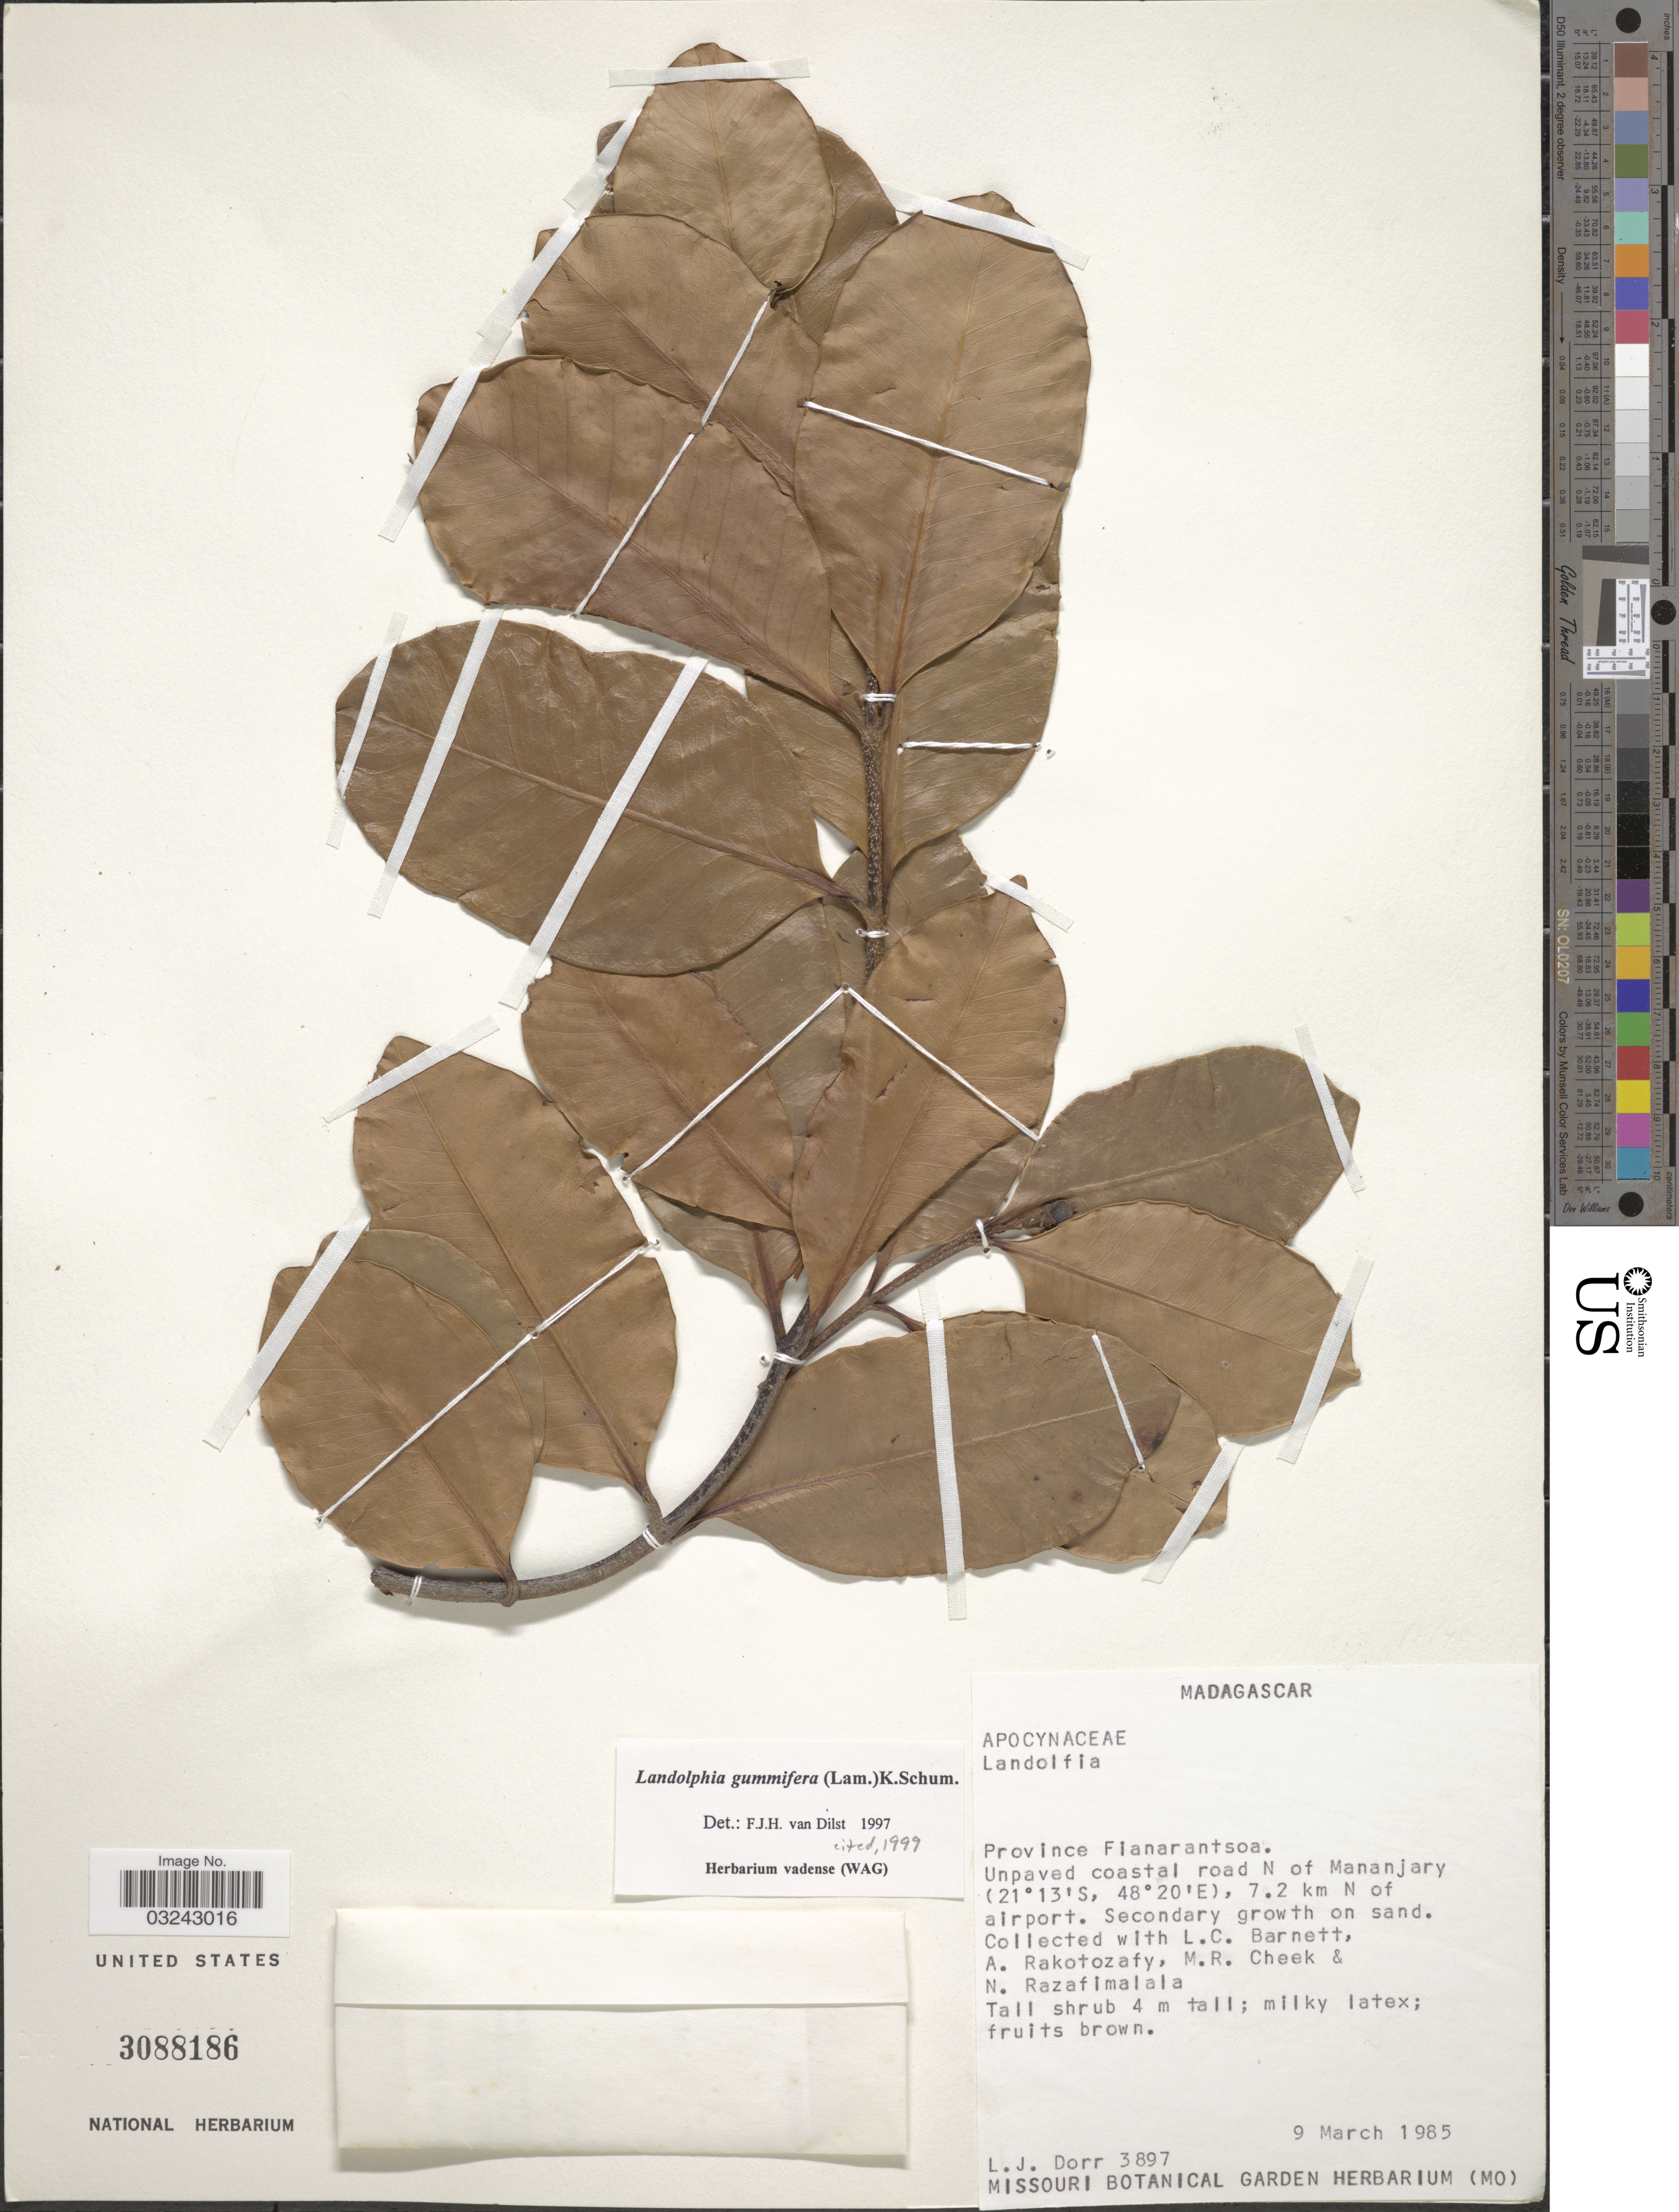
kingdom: Plantae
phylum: Tracheophyta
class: Magnoliopsida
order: Gentianales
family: Apocynaceae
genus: Landolphia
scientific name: Landolphia gummifera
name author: (Lam.) K. Schum.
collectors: L. J. Dorr, L. C. Barnett, A. Rakotozafy, M. Cheek & N. Razafimalala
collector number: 3897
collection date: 1985-03-09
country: Madagascar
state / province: Vatovavy Fitovinany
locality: Unpaved coastal road N of Mananjary, 7.2 km N of airport.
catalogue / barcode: US 3088186